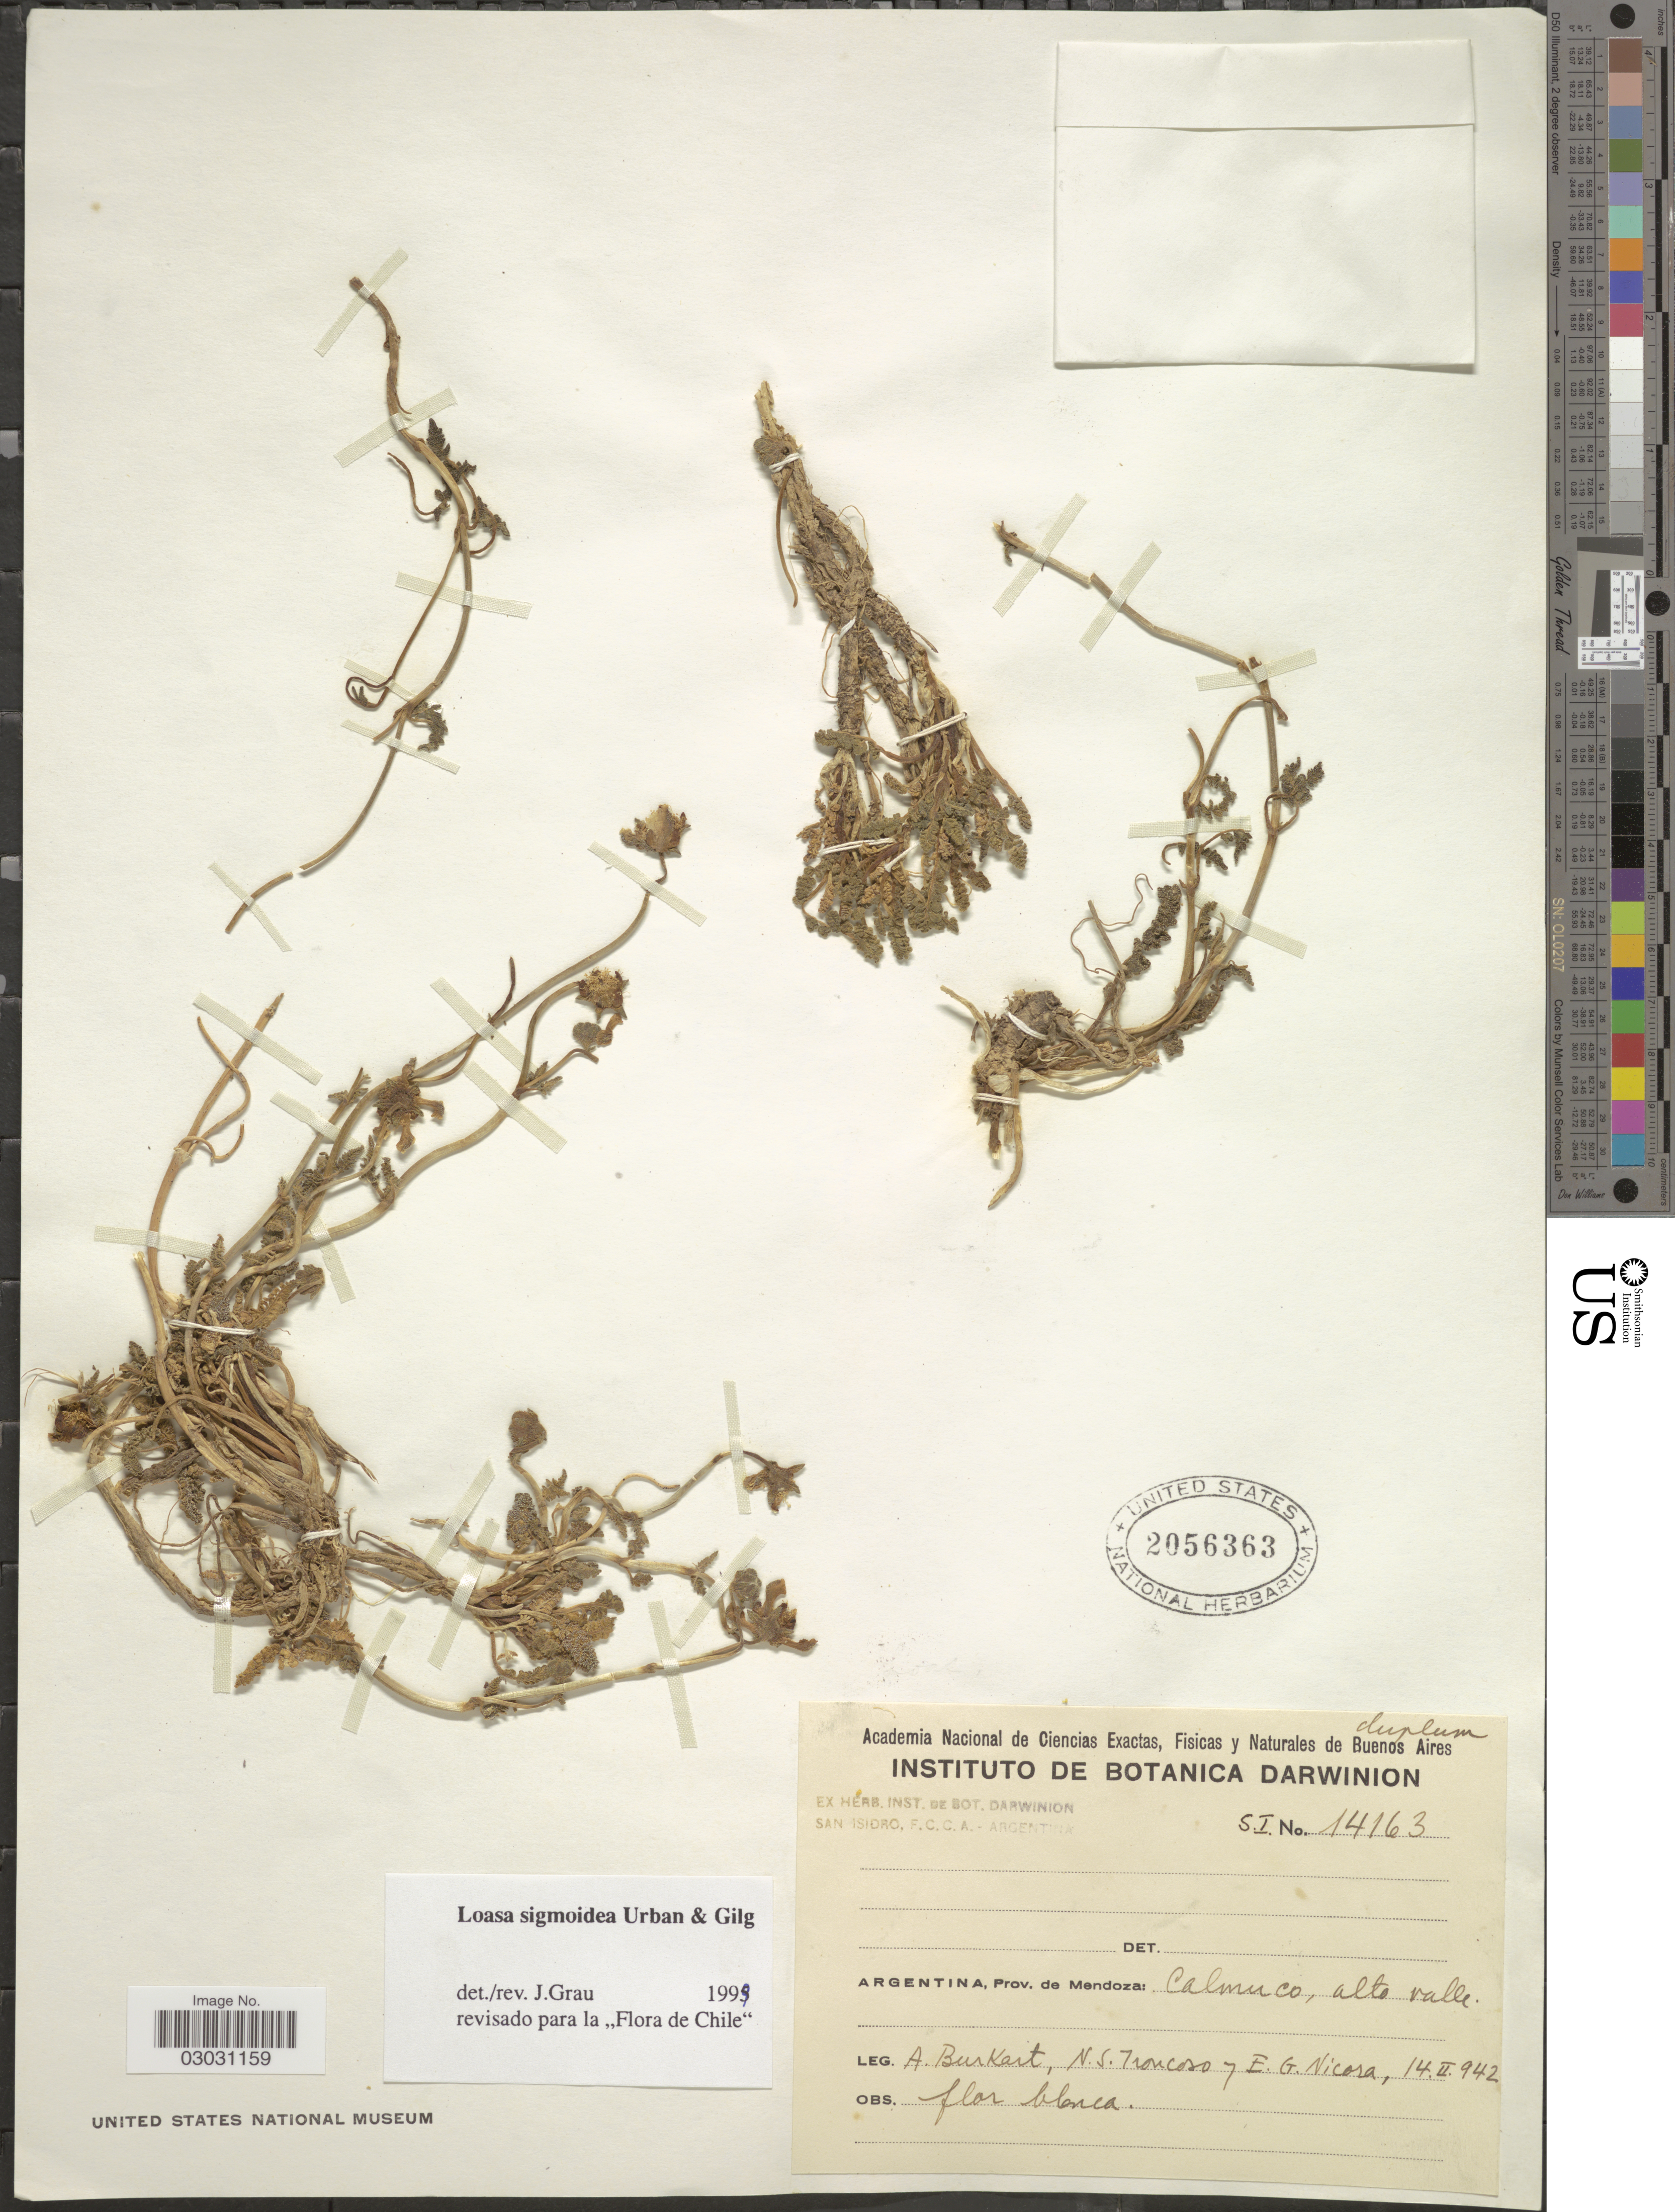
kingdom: Plantae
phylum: Tracheophyta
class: Magnoliopsida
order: Cornales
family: Loasaceae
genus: Loasa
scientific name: Loasa sigmoidea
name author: Urb. & Gilg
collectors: A. E. Burkart, N. Troncoso & E. G. Nicora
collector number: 14163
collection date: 1942-02-14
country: Argentina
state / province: Mendoza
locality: Calmuco, alto valle.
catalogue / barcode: US 2056363